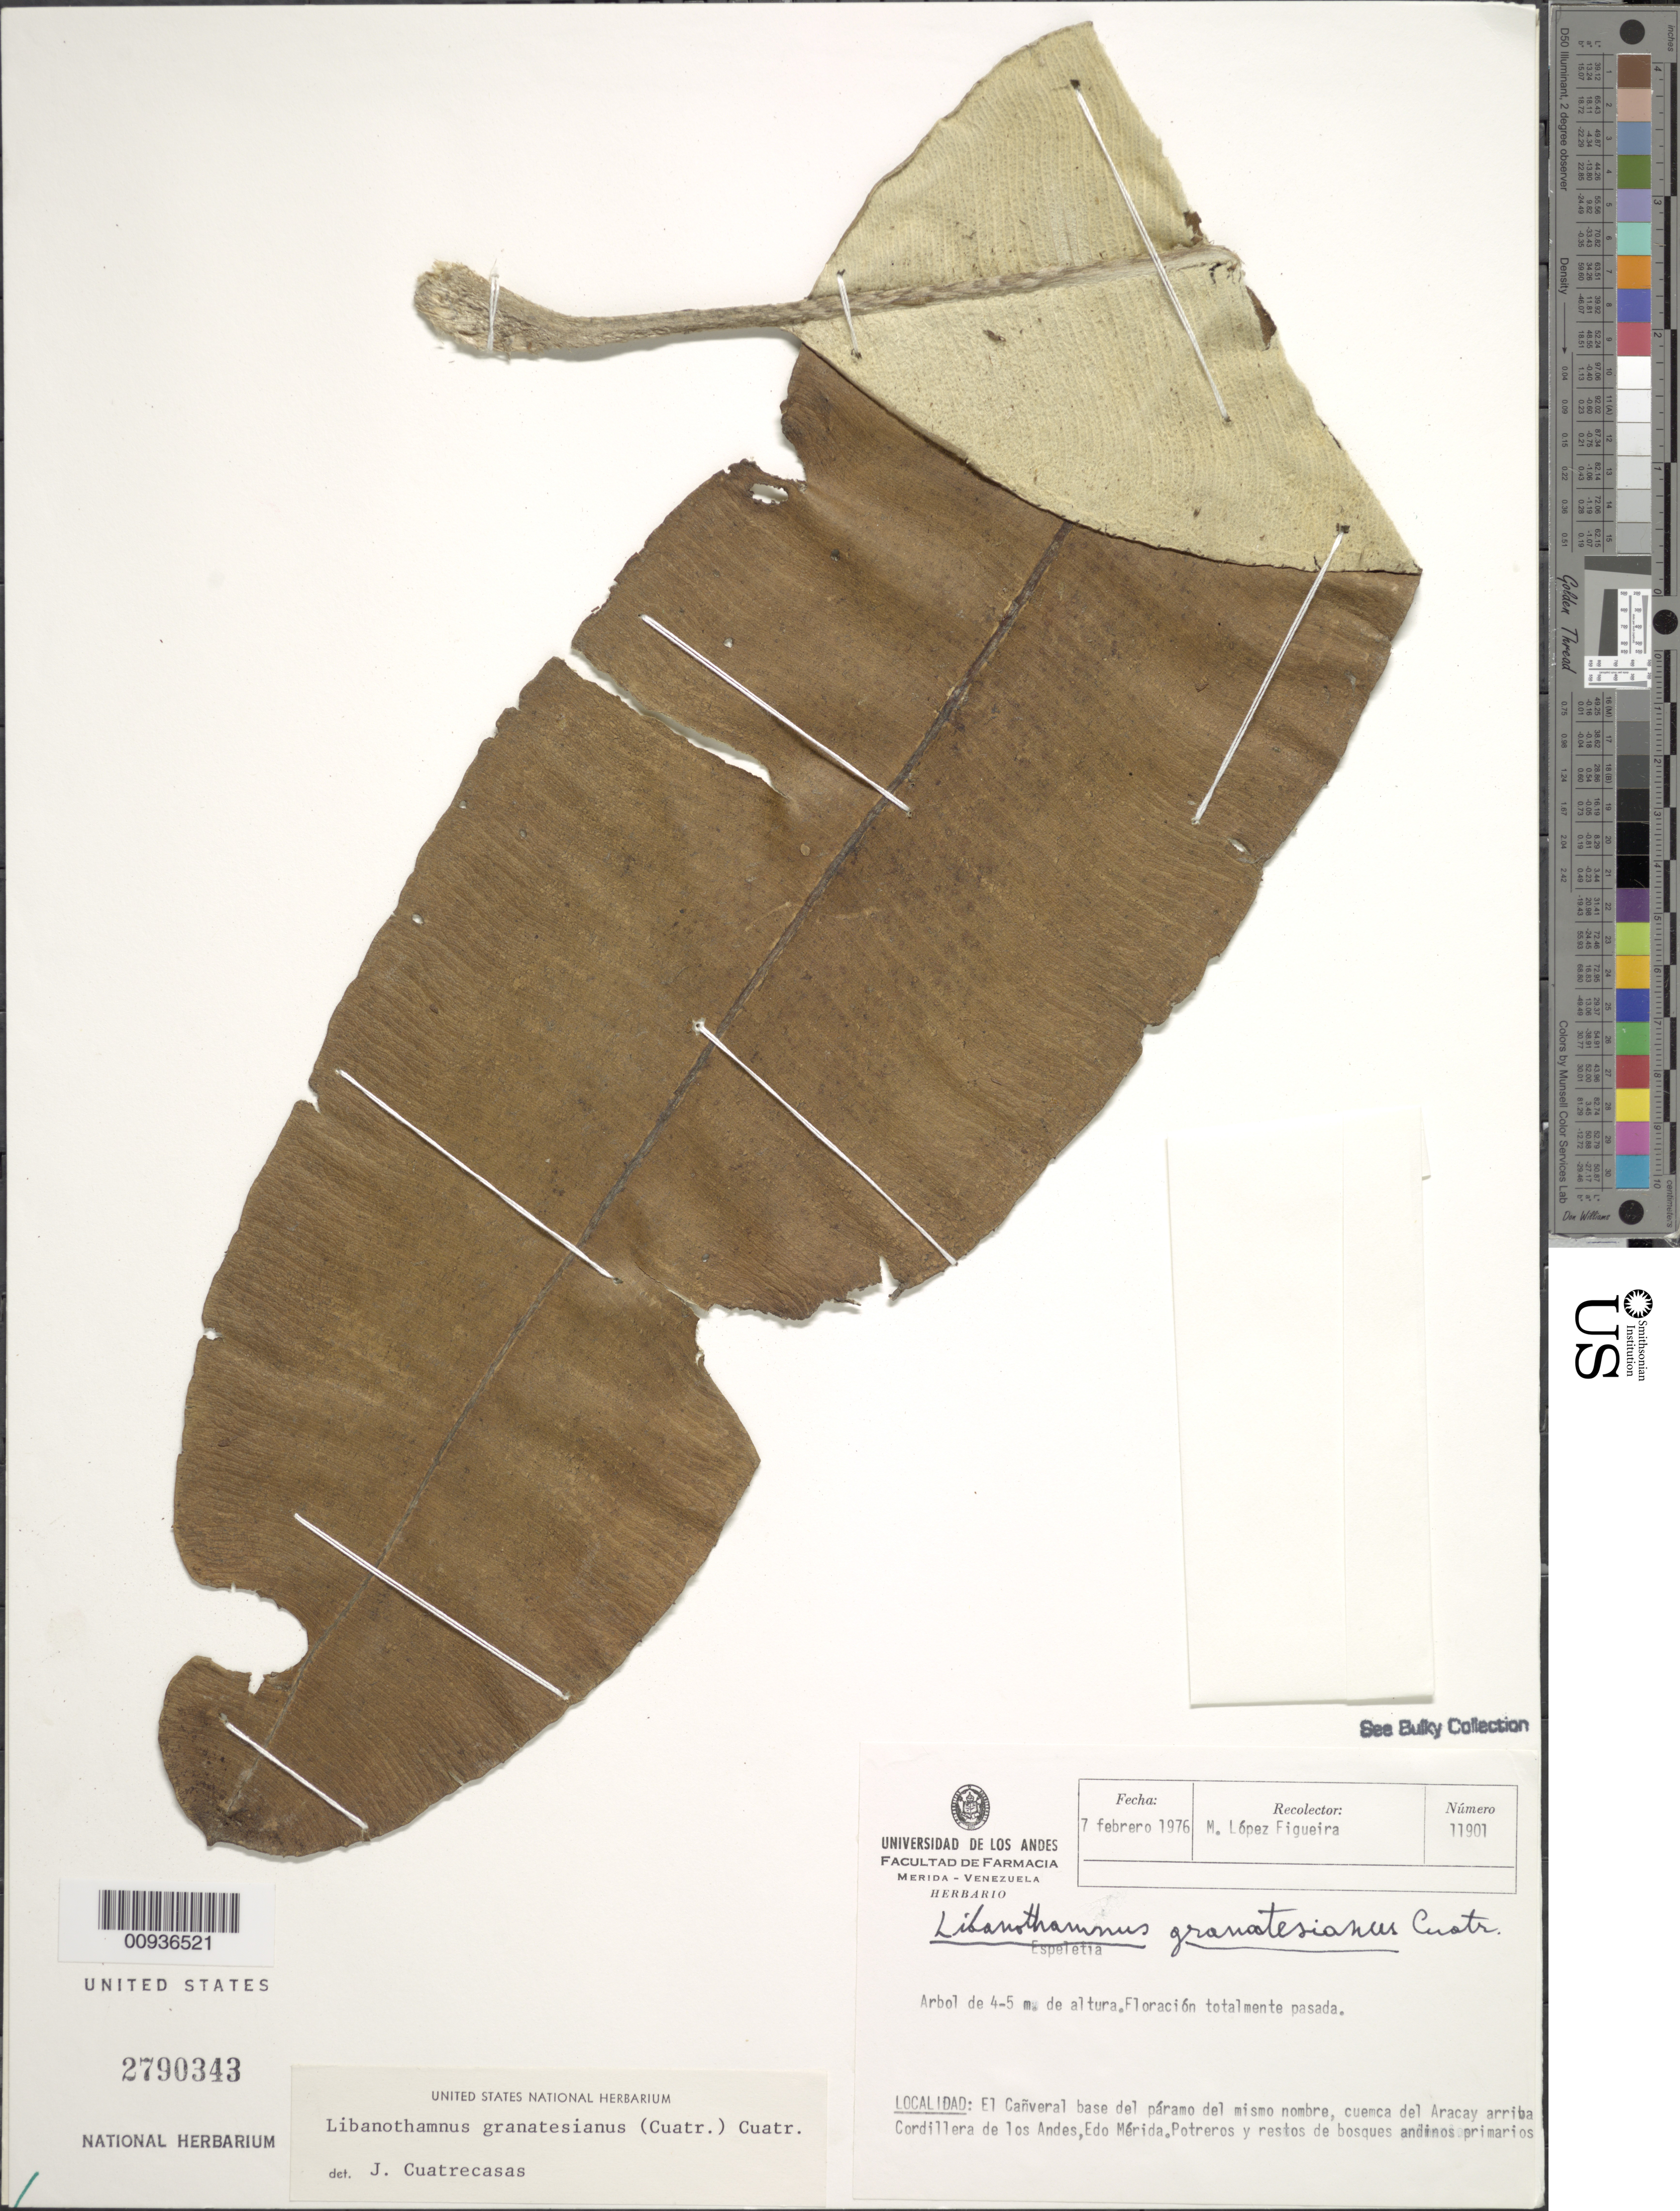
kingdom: Plantae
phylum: Tracheophyta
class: Magnoliopsida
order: Asterales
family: Asteraceae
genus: Libanothamnus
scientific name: Libanothamnus banksiifolius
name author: (Sch. Bip. & Ettingsh.) Cuatrec.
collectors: M. López Figueiras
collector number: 11901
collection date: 1976-02-07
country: Venezuela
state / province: Mérida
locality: El Cañaveral base del páramo del mismo nombre, cuenca del Aracay arriba, Cordillera de los Andes.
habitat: Potreros y restos de bosques andinos primarios.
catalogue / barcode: US 2790343